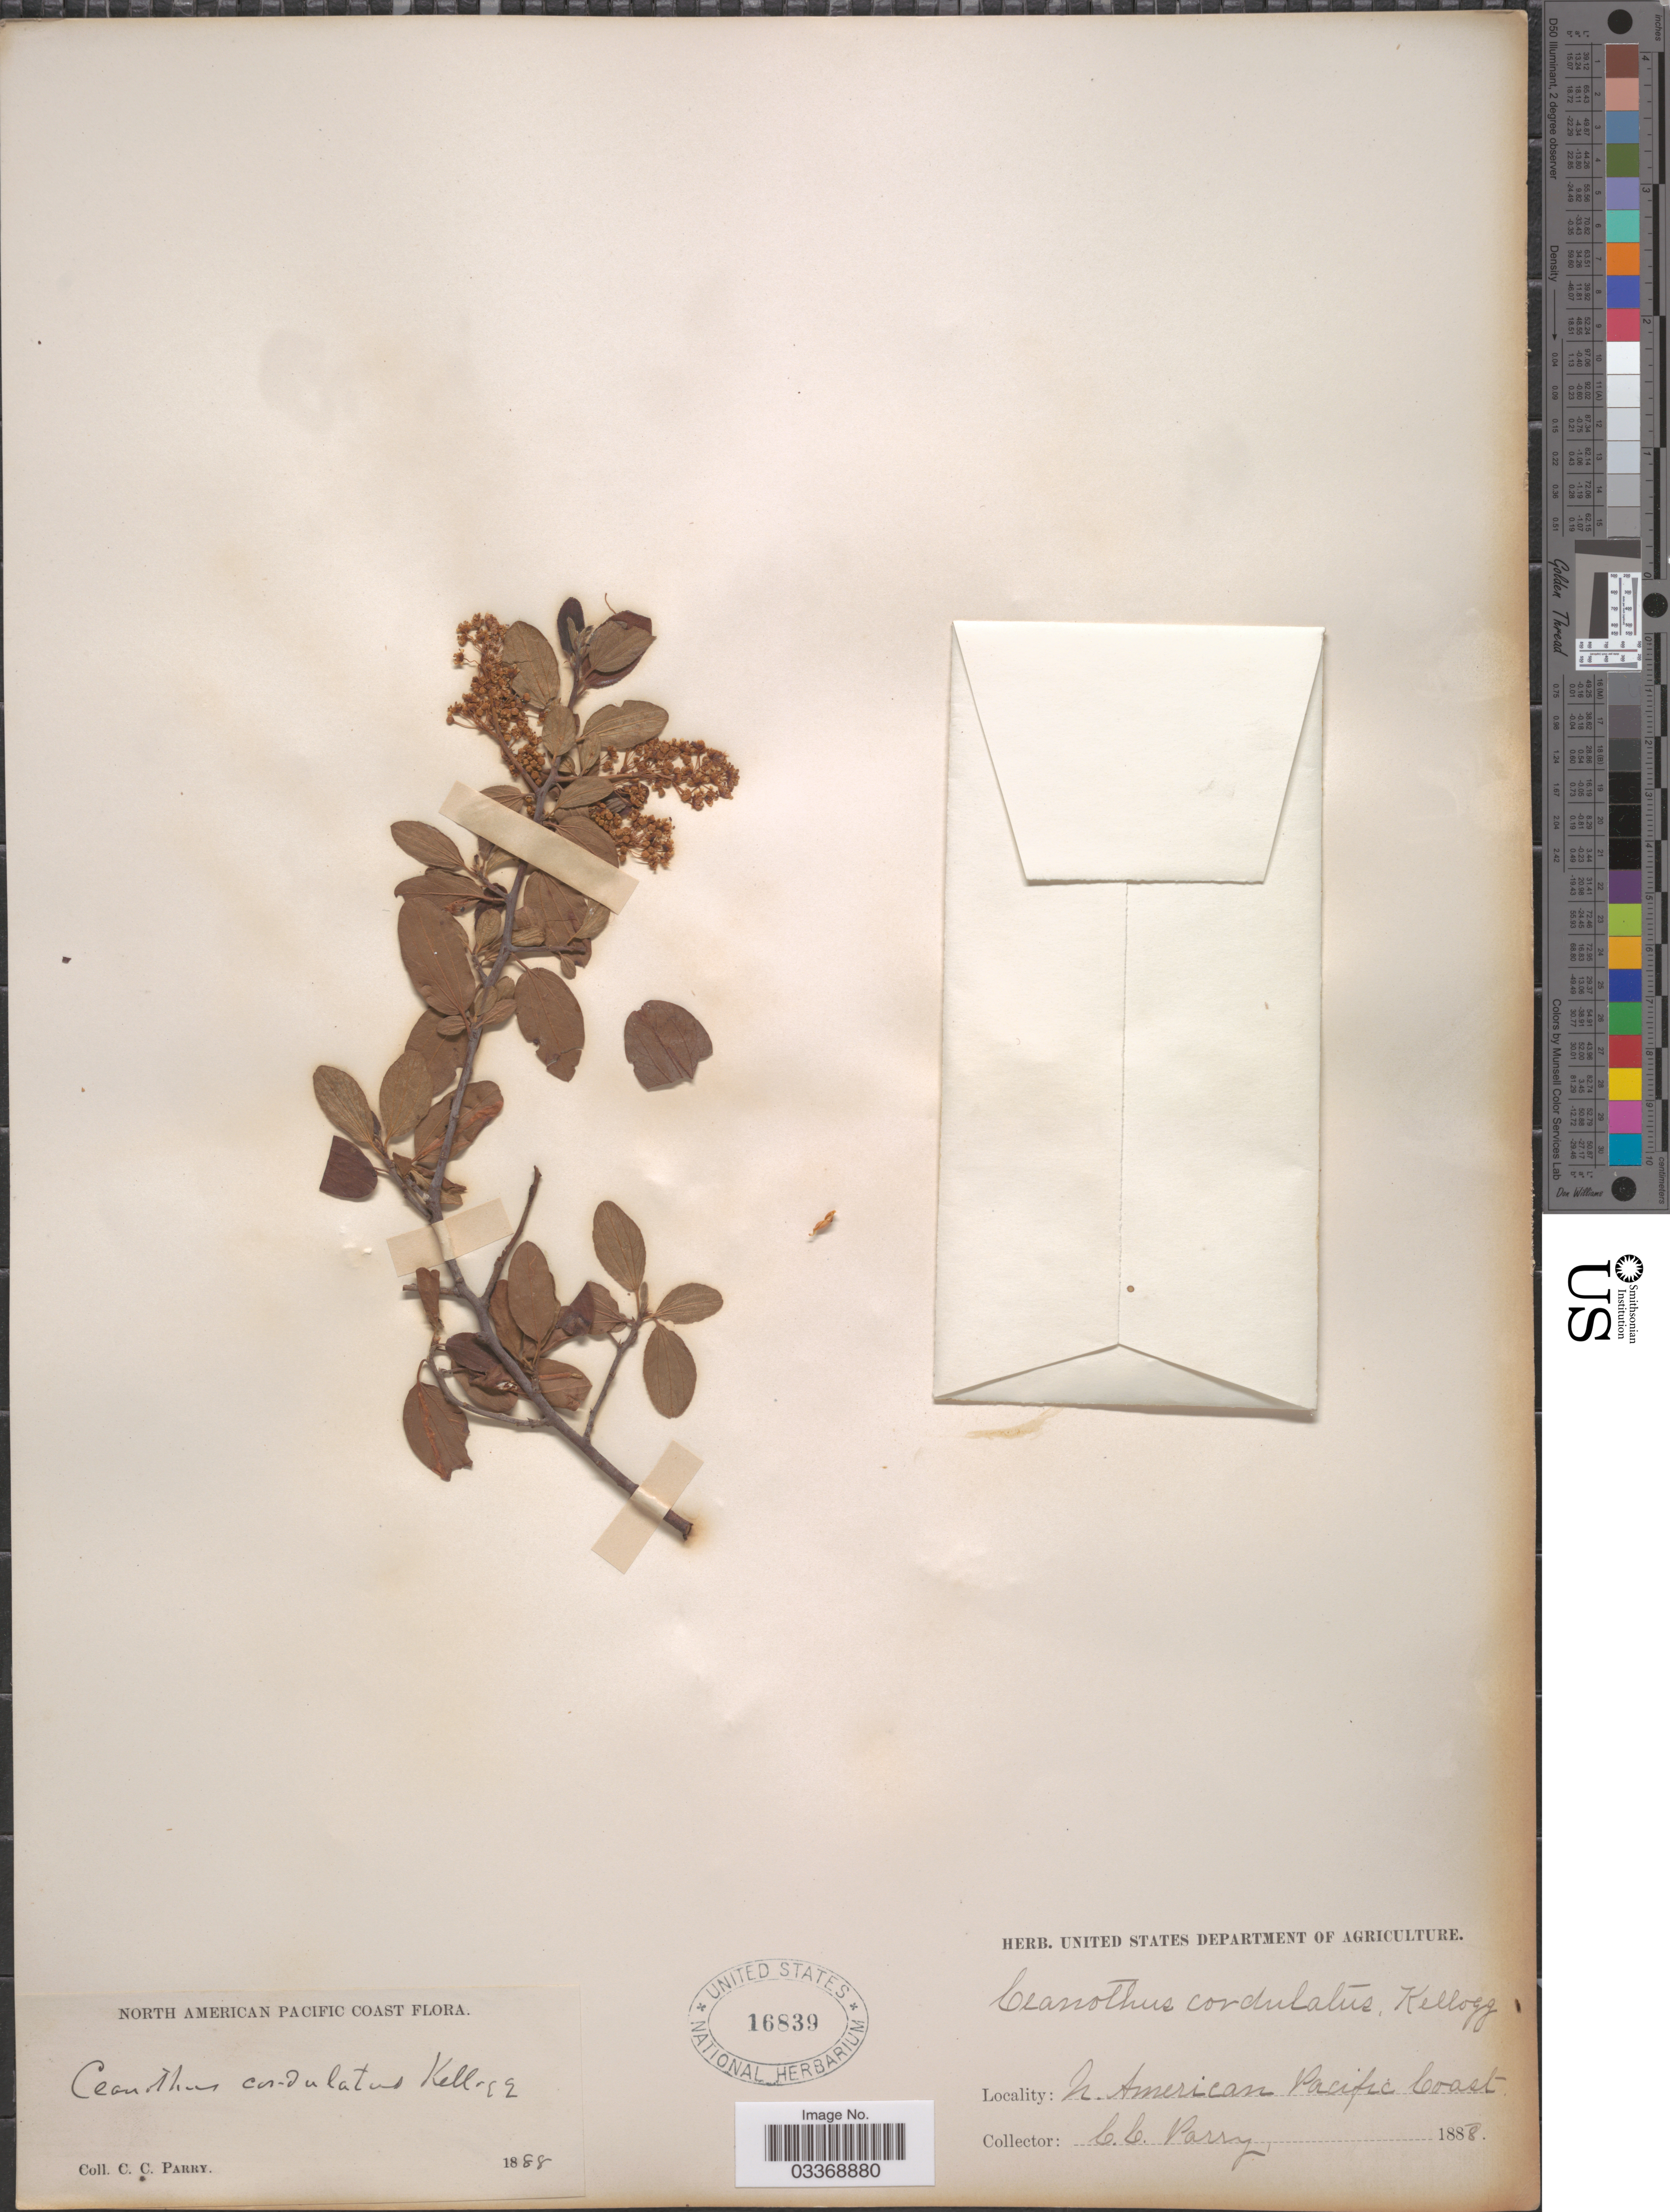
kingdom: Plantae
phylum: Tracheophyta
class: Magnoliopsida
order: Rosales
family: Rhamnaceae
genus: Ceanothus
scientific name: Ceanothus cordulatus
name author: Kellogg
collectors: C. C. Parry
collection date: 1888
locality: North American Pacific Coast.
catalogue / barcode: US 16839